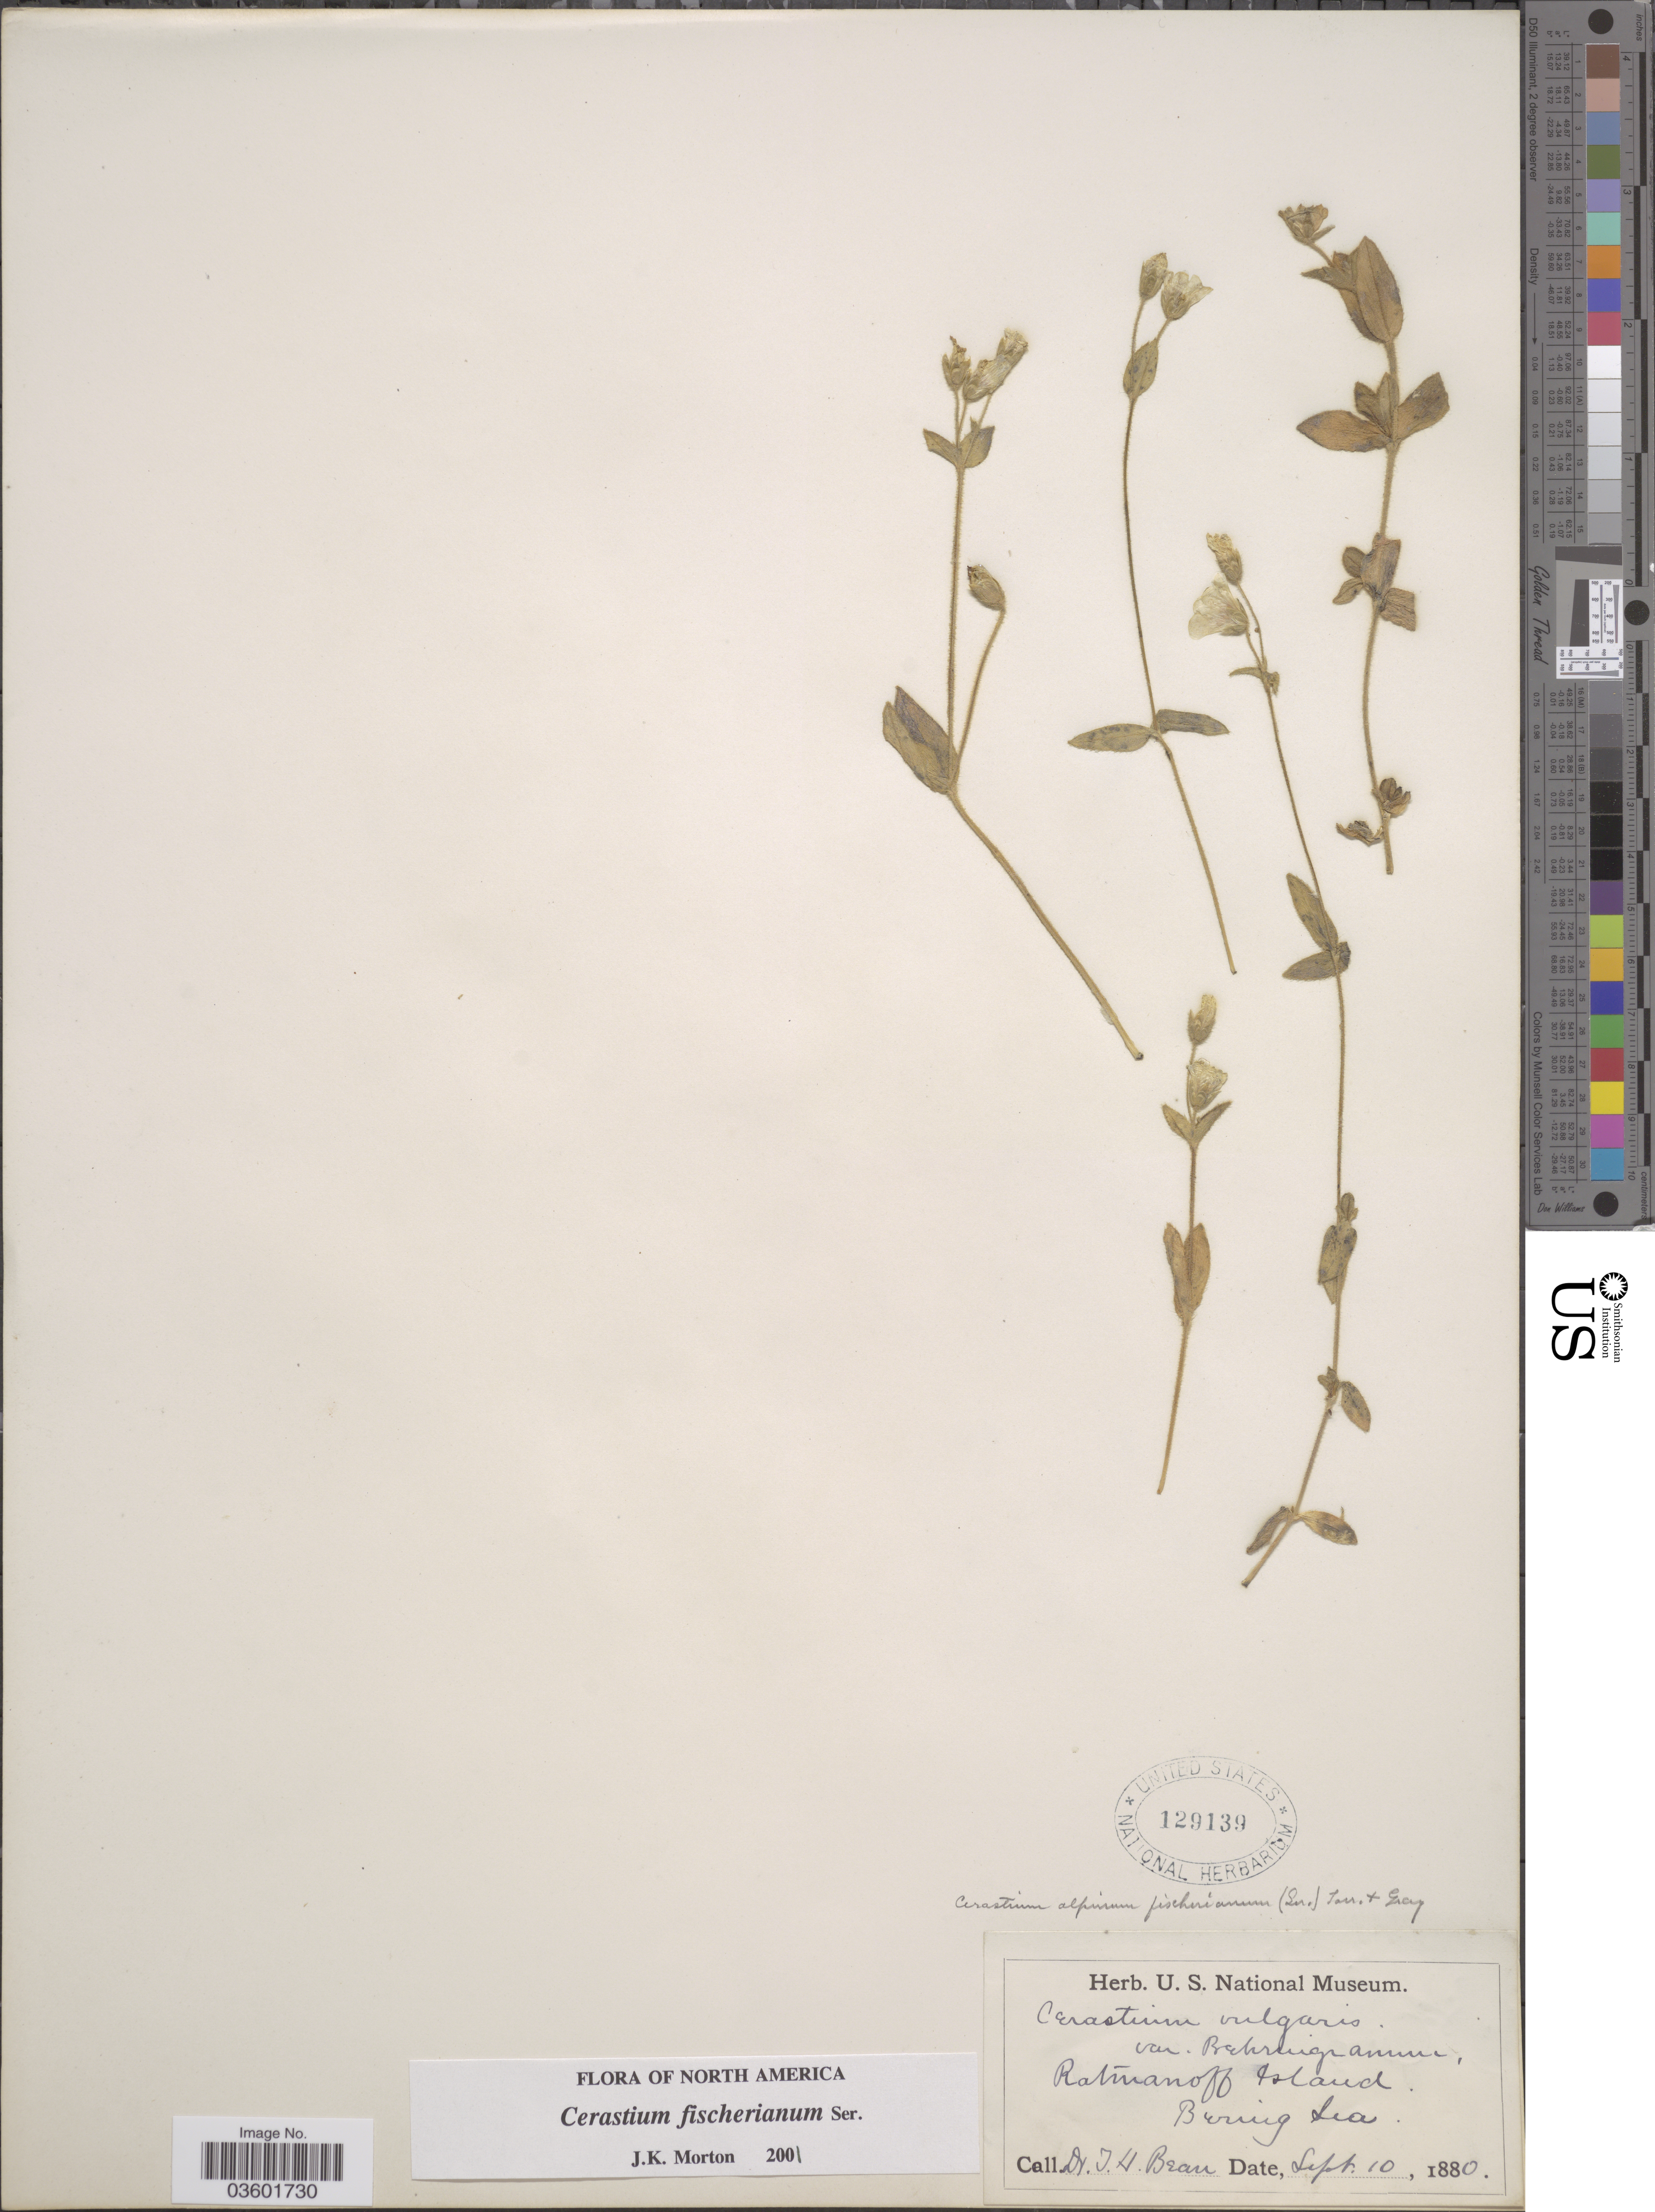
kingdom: Plantae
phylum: Tracheophyta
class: Magnoliopsida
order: Caryophyllales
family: Caryophyllaceae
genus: Cerastium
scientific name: Cerastium fischerianum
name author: Ser.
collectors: J. Bean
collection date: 1880-09-10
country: Russian Federation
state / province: Chukotka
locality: Ratmanoff Island Bering Sea.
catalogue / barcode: US 129139